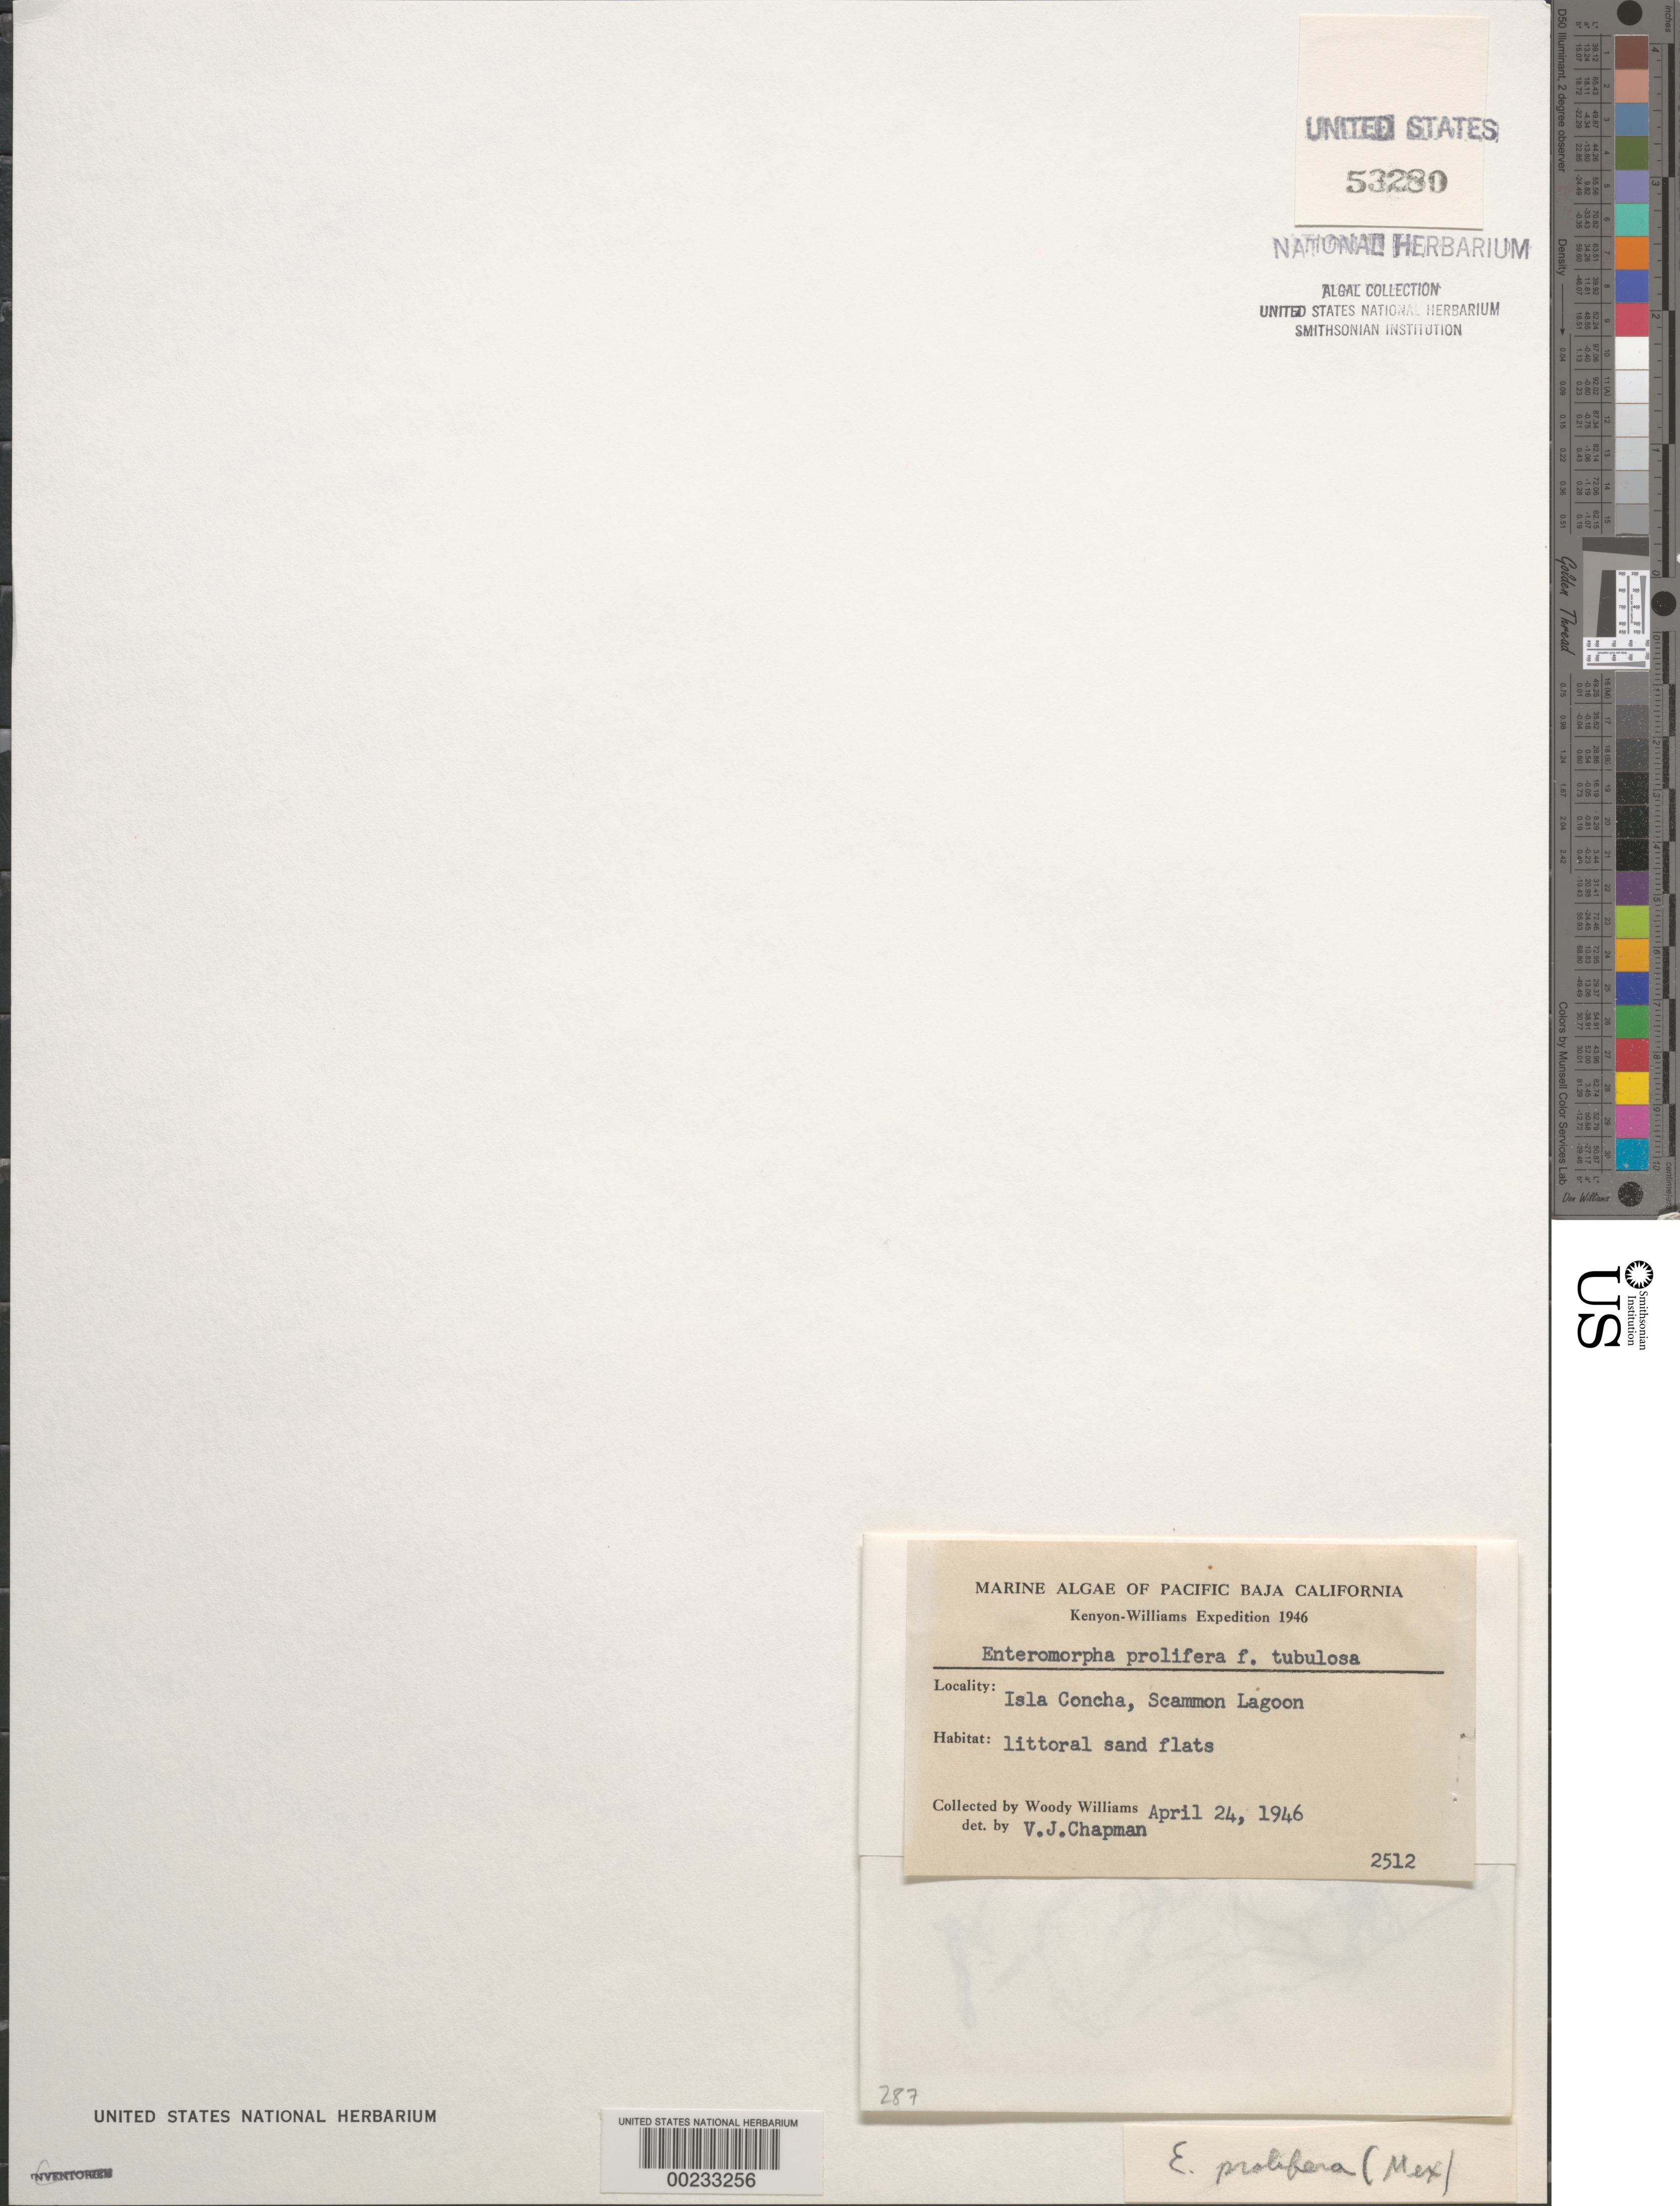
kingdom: Plantae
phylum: Chlorophyta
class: Ulvophyceae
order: Ulvales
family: Ulvaceae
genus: Ulva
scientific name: Ulva prolifera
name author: O.F. Müller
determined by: Algae name updating Project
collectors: W. Williams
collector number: EYD 2512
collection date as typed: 24 Apr 1946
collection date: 1946-04-24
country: Mexico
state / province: Baja California Sur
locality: Isla Concha, Scammon's Lagoon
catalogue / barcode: US 53280